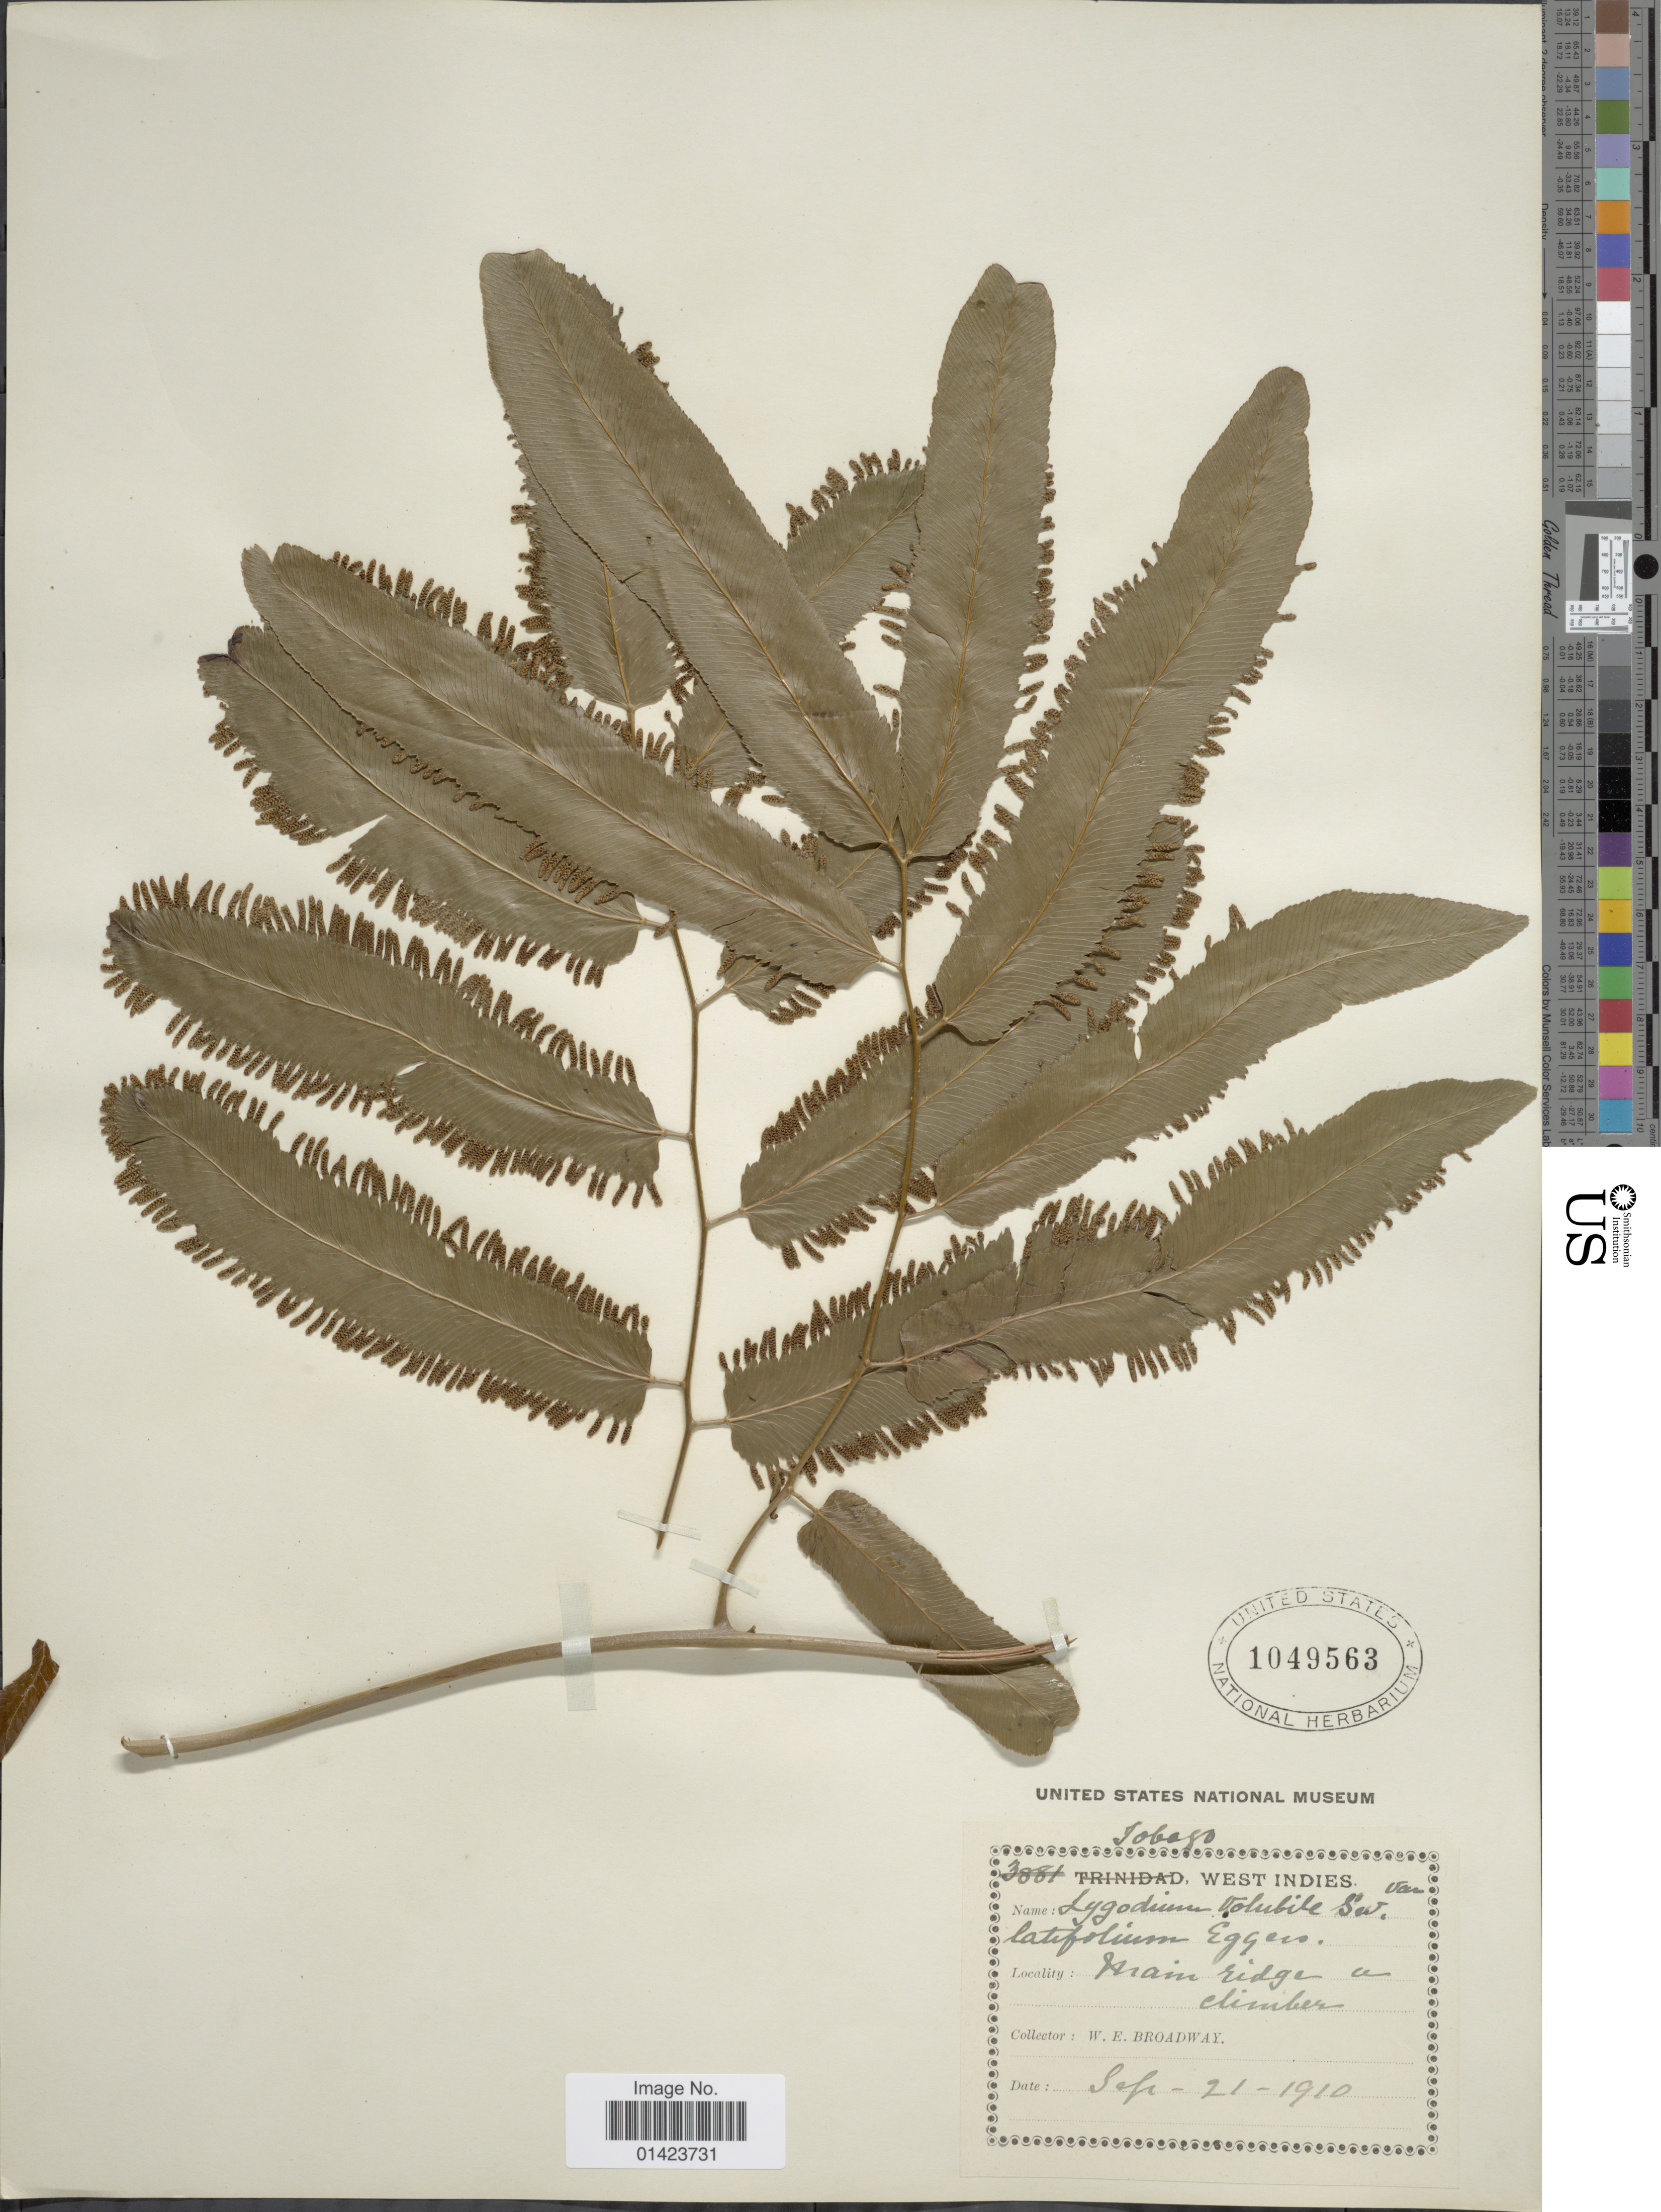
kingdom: Plantae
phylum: Tracheophyta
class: Polypodiopsida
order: Schizaeales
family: Lygodiaceae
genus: Lygodium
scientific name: Lygodium volubile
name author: Sw.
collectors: W. E. Broadway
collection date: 1910-09-21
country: Trinidad and Tobago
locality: Tobago, West Indies, main ridge a climber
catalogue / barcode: US 1049563